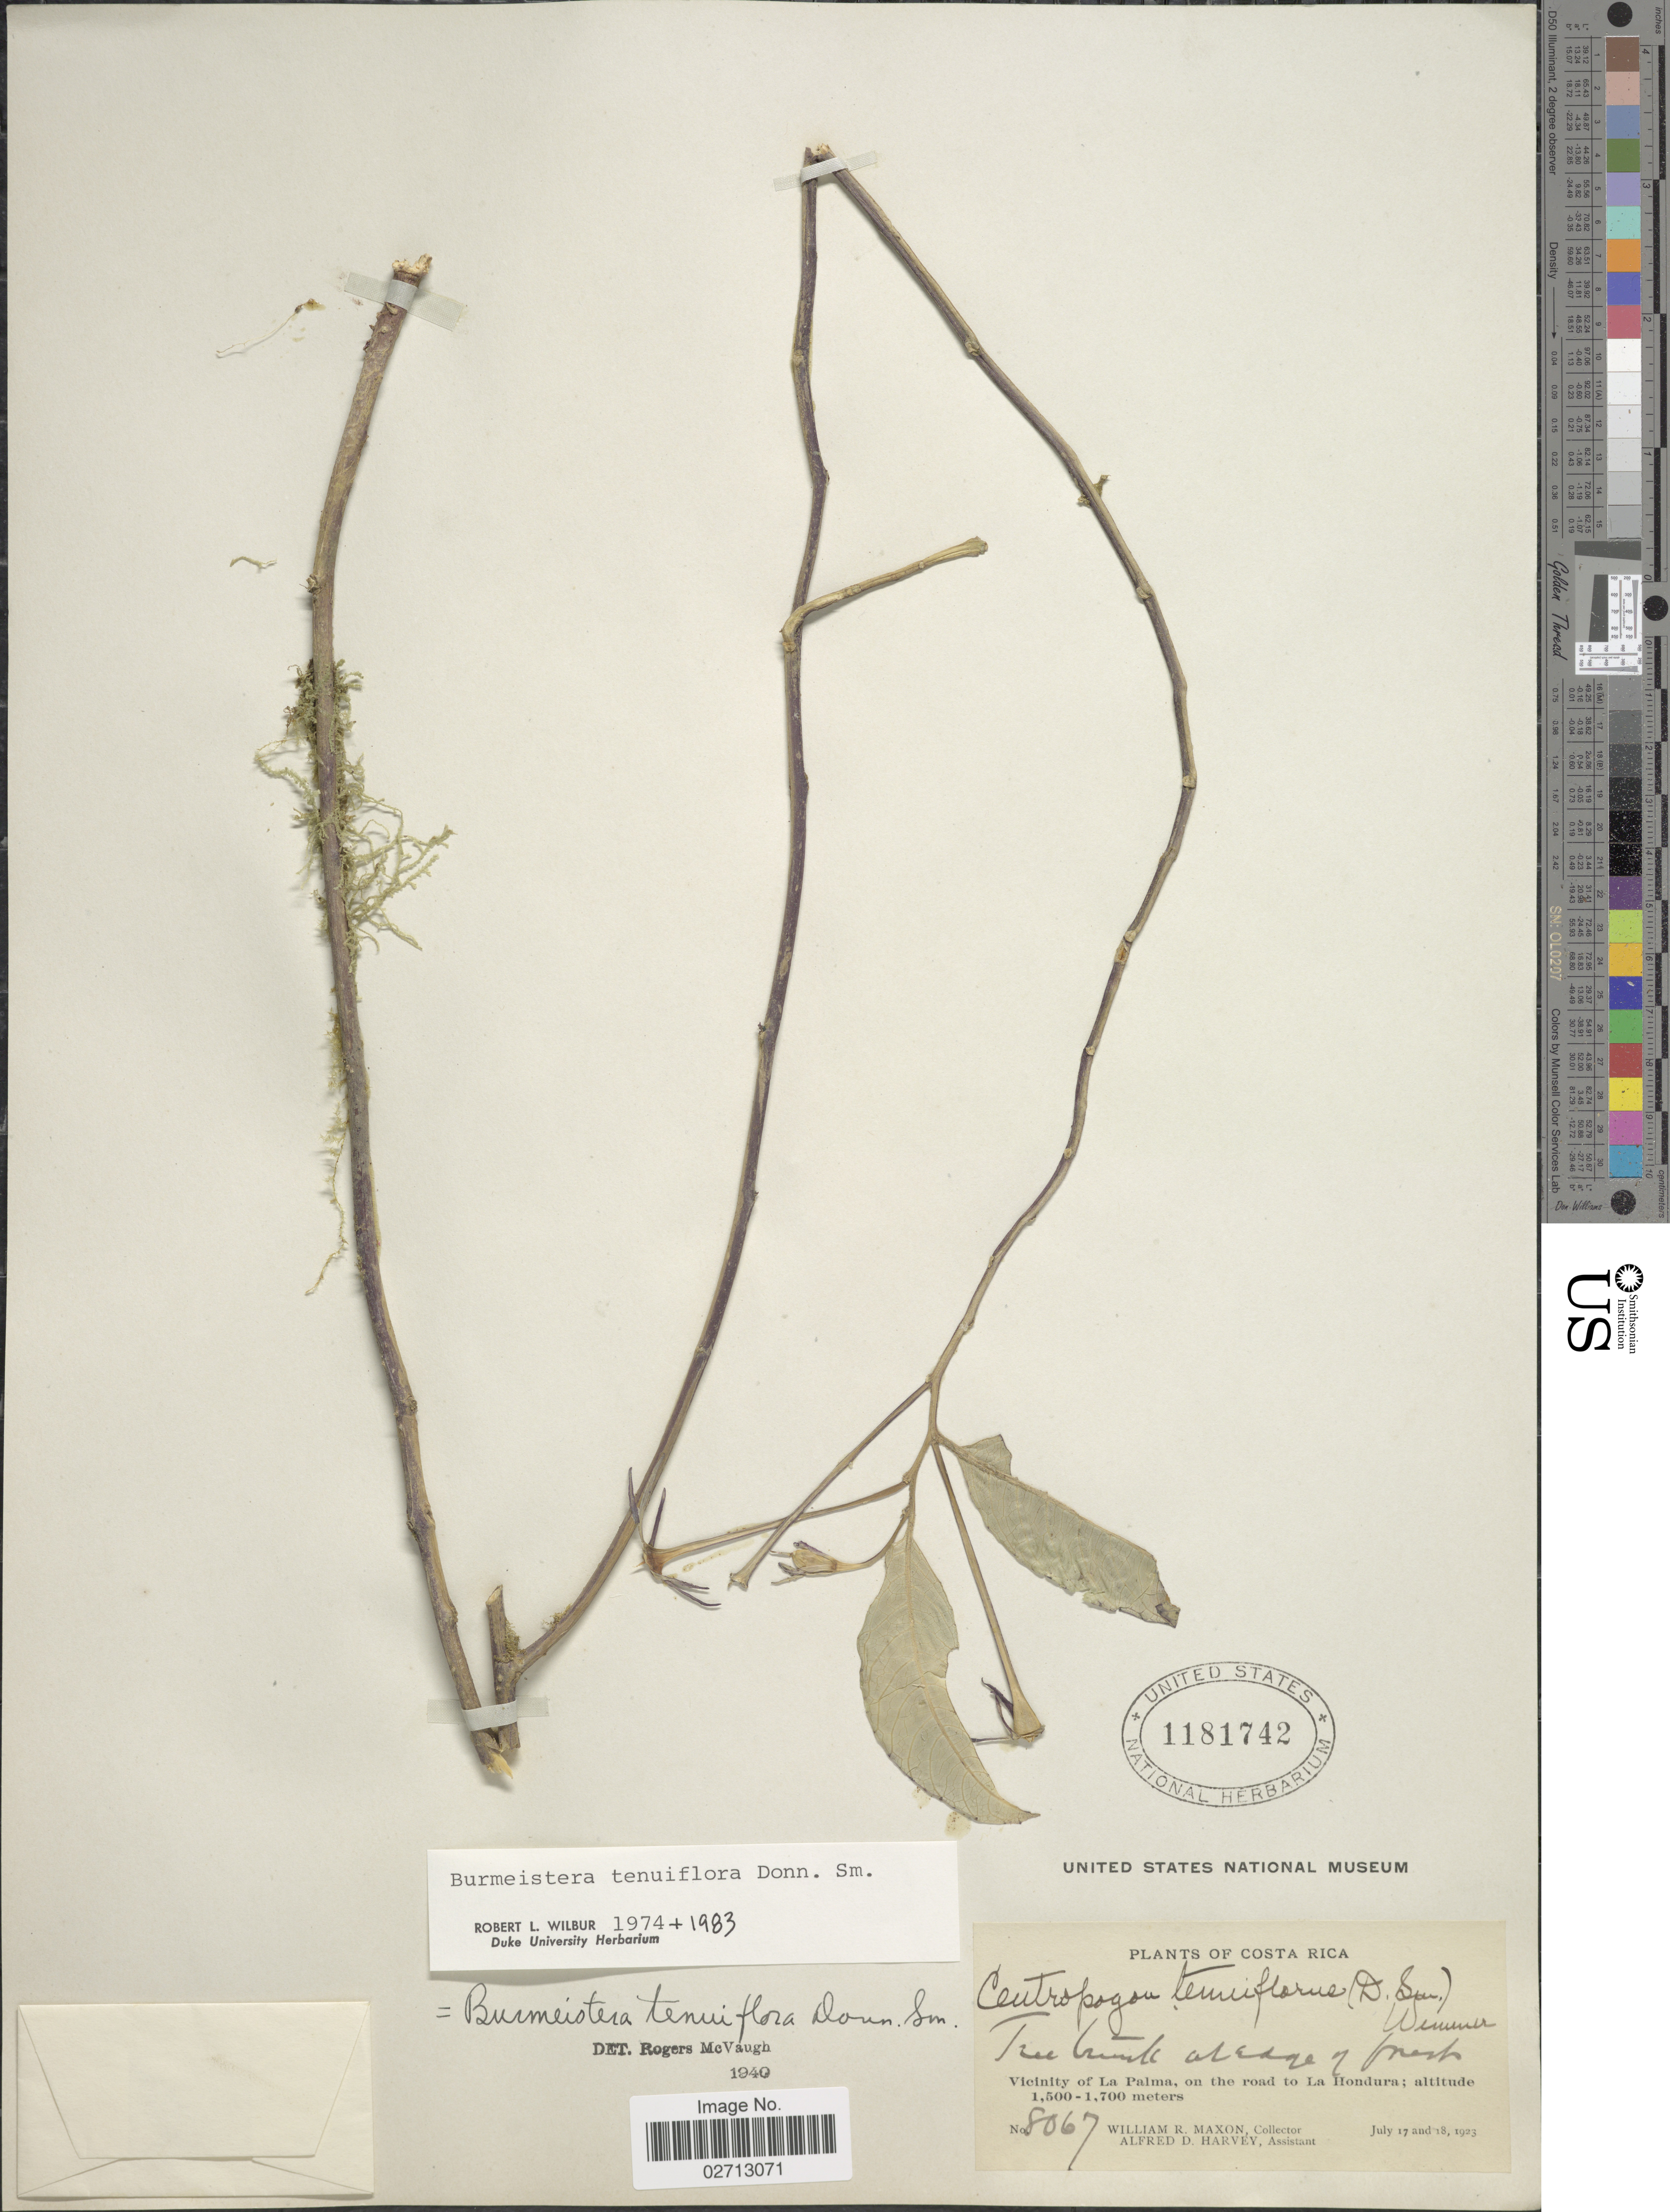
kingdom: Plantae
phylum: Tracheophyta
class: Magnoliopsida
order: Asterales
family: Campanulaceae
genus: Burmeistera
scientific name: Burmeistera tenuiflora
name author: Donn. Sm.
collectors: W. R. Maxon & A. D. Harvey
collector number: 8067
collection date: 1923-07-17/1923-07-18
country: Costa Rica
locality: Vicinity of La Palma, on the road to La Hondura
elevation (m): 1500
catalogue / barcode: US 1181742